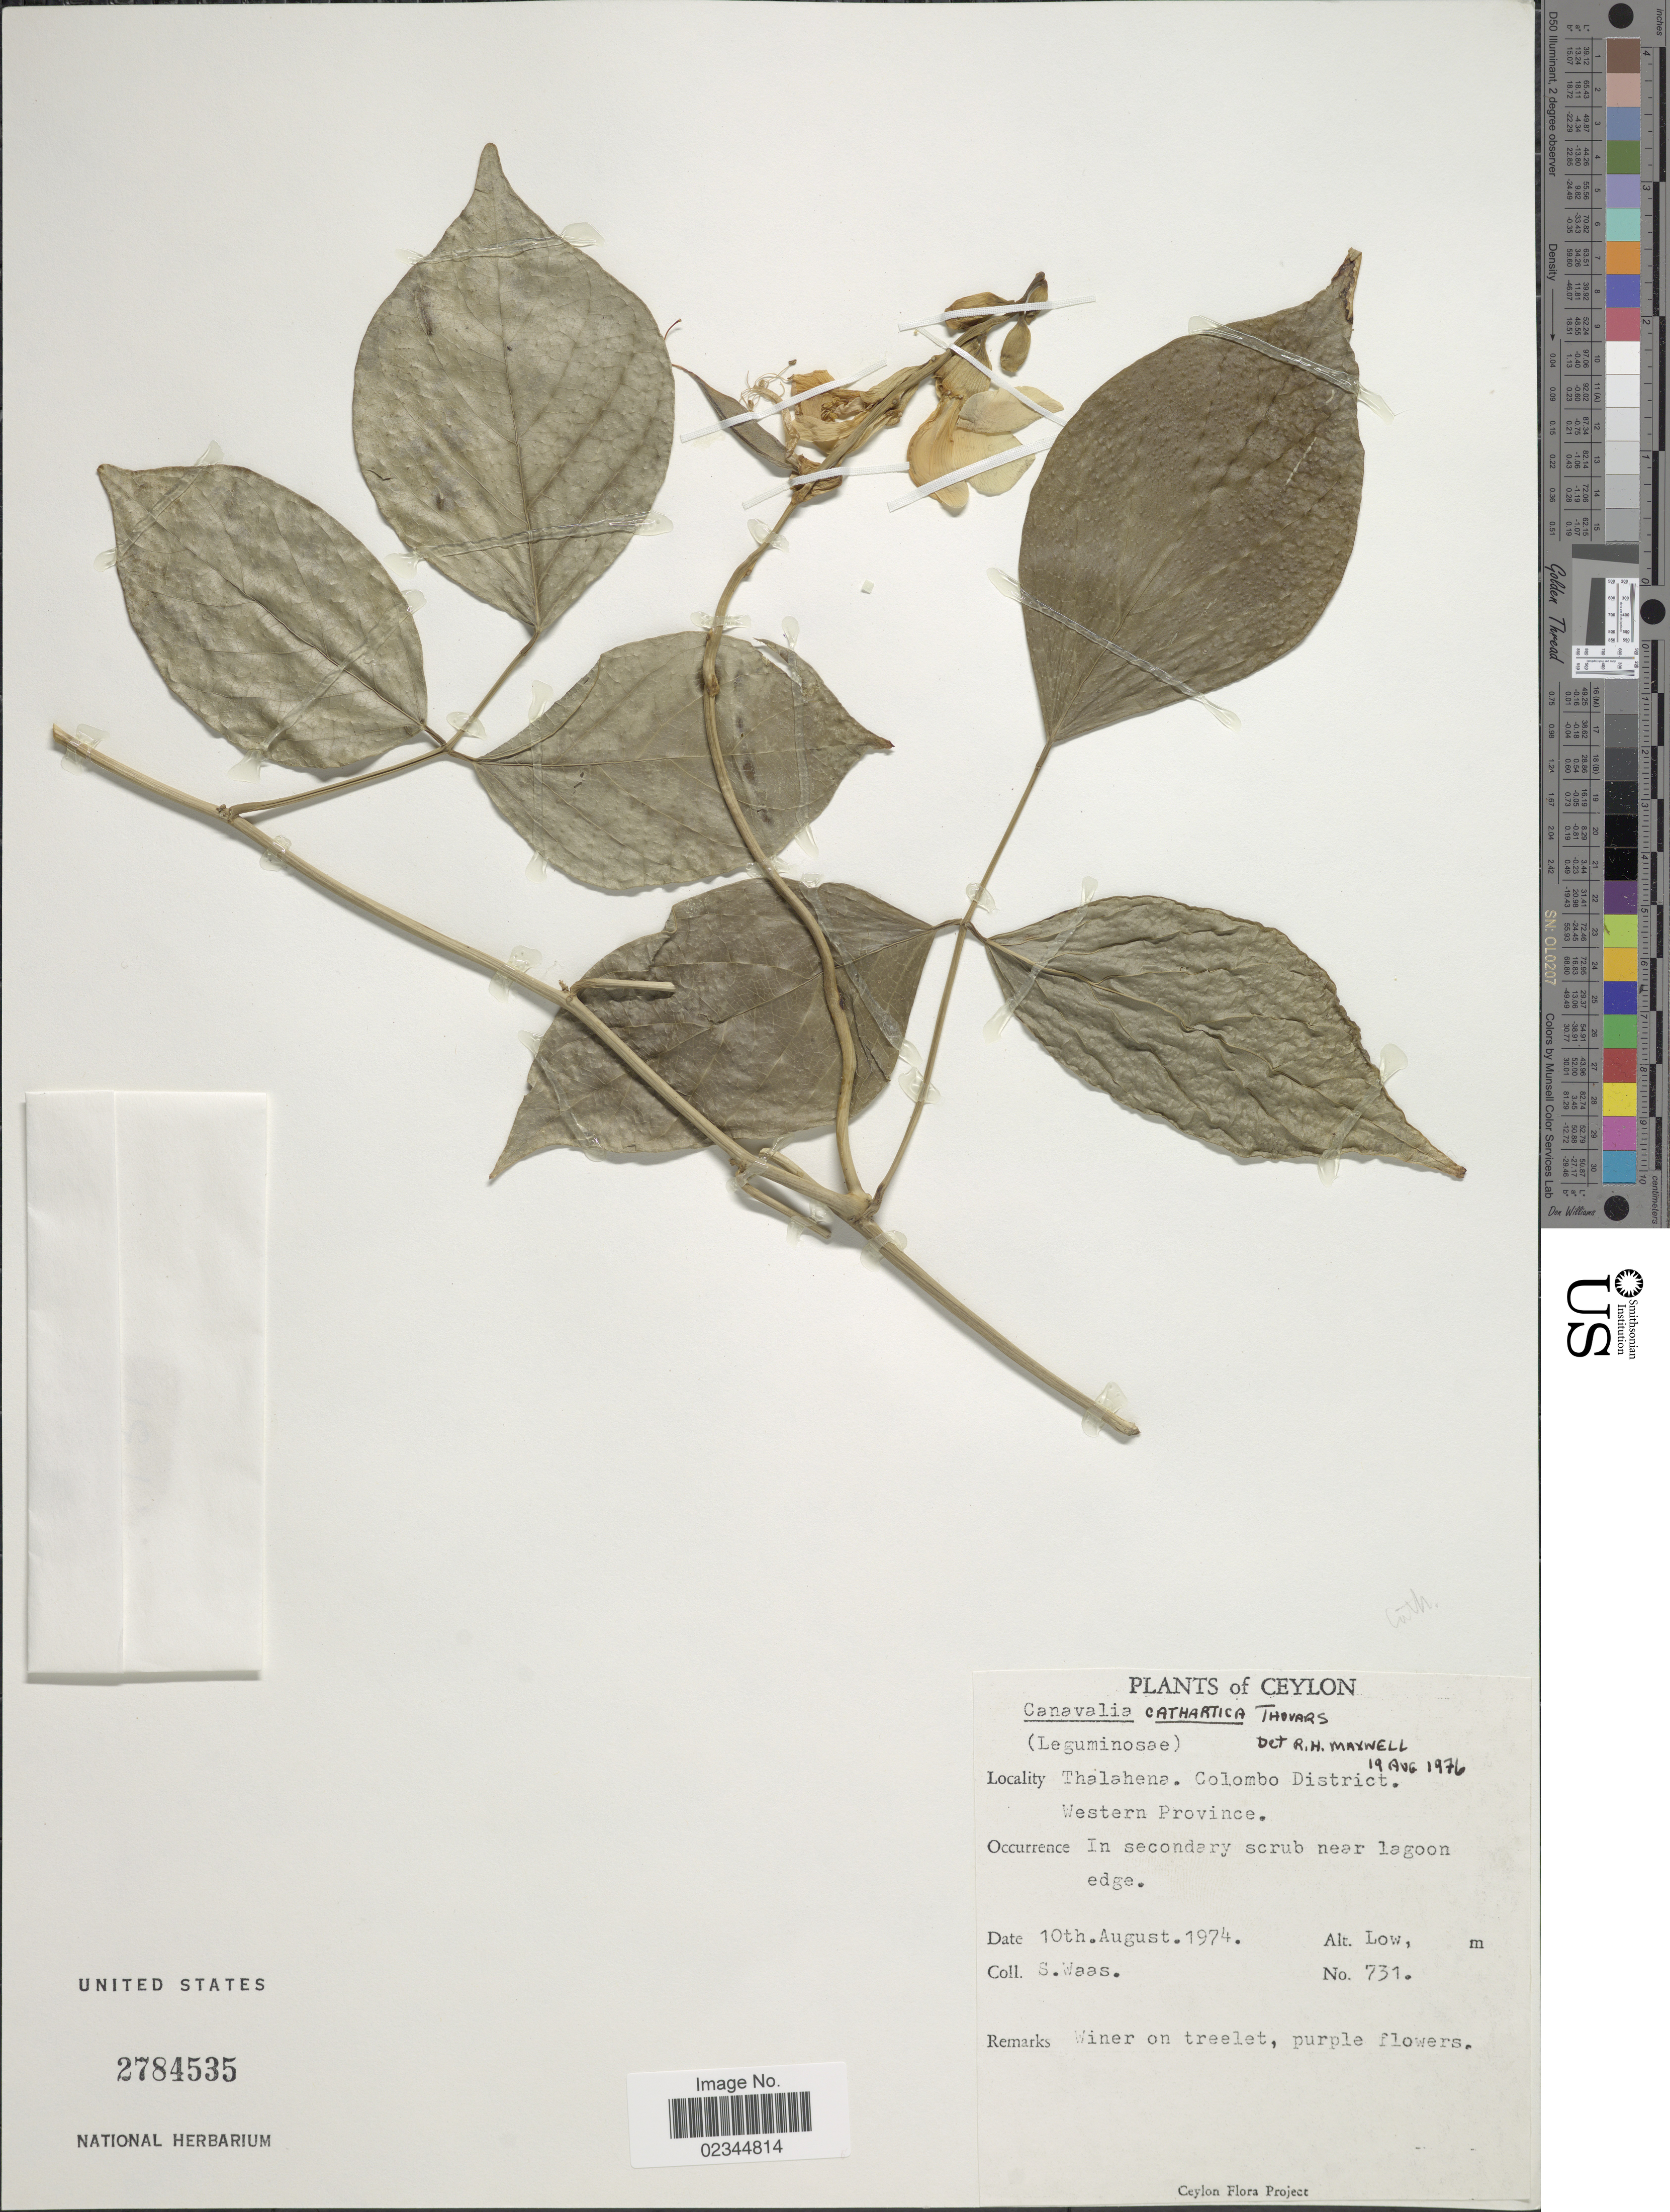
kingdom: Plantae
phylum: Tracheophyta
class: Magnoliopsida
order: Fabales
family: Fabaceae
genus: Canavalia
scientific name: Canavalia cathartica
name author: Thouars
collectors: S. Waas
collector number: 731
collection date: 1974-08-10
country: Sri Lanka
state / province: Western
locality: Ceylon. Thalahena. Colombo District.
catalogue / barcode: US 2784535